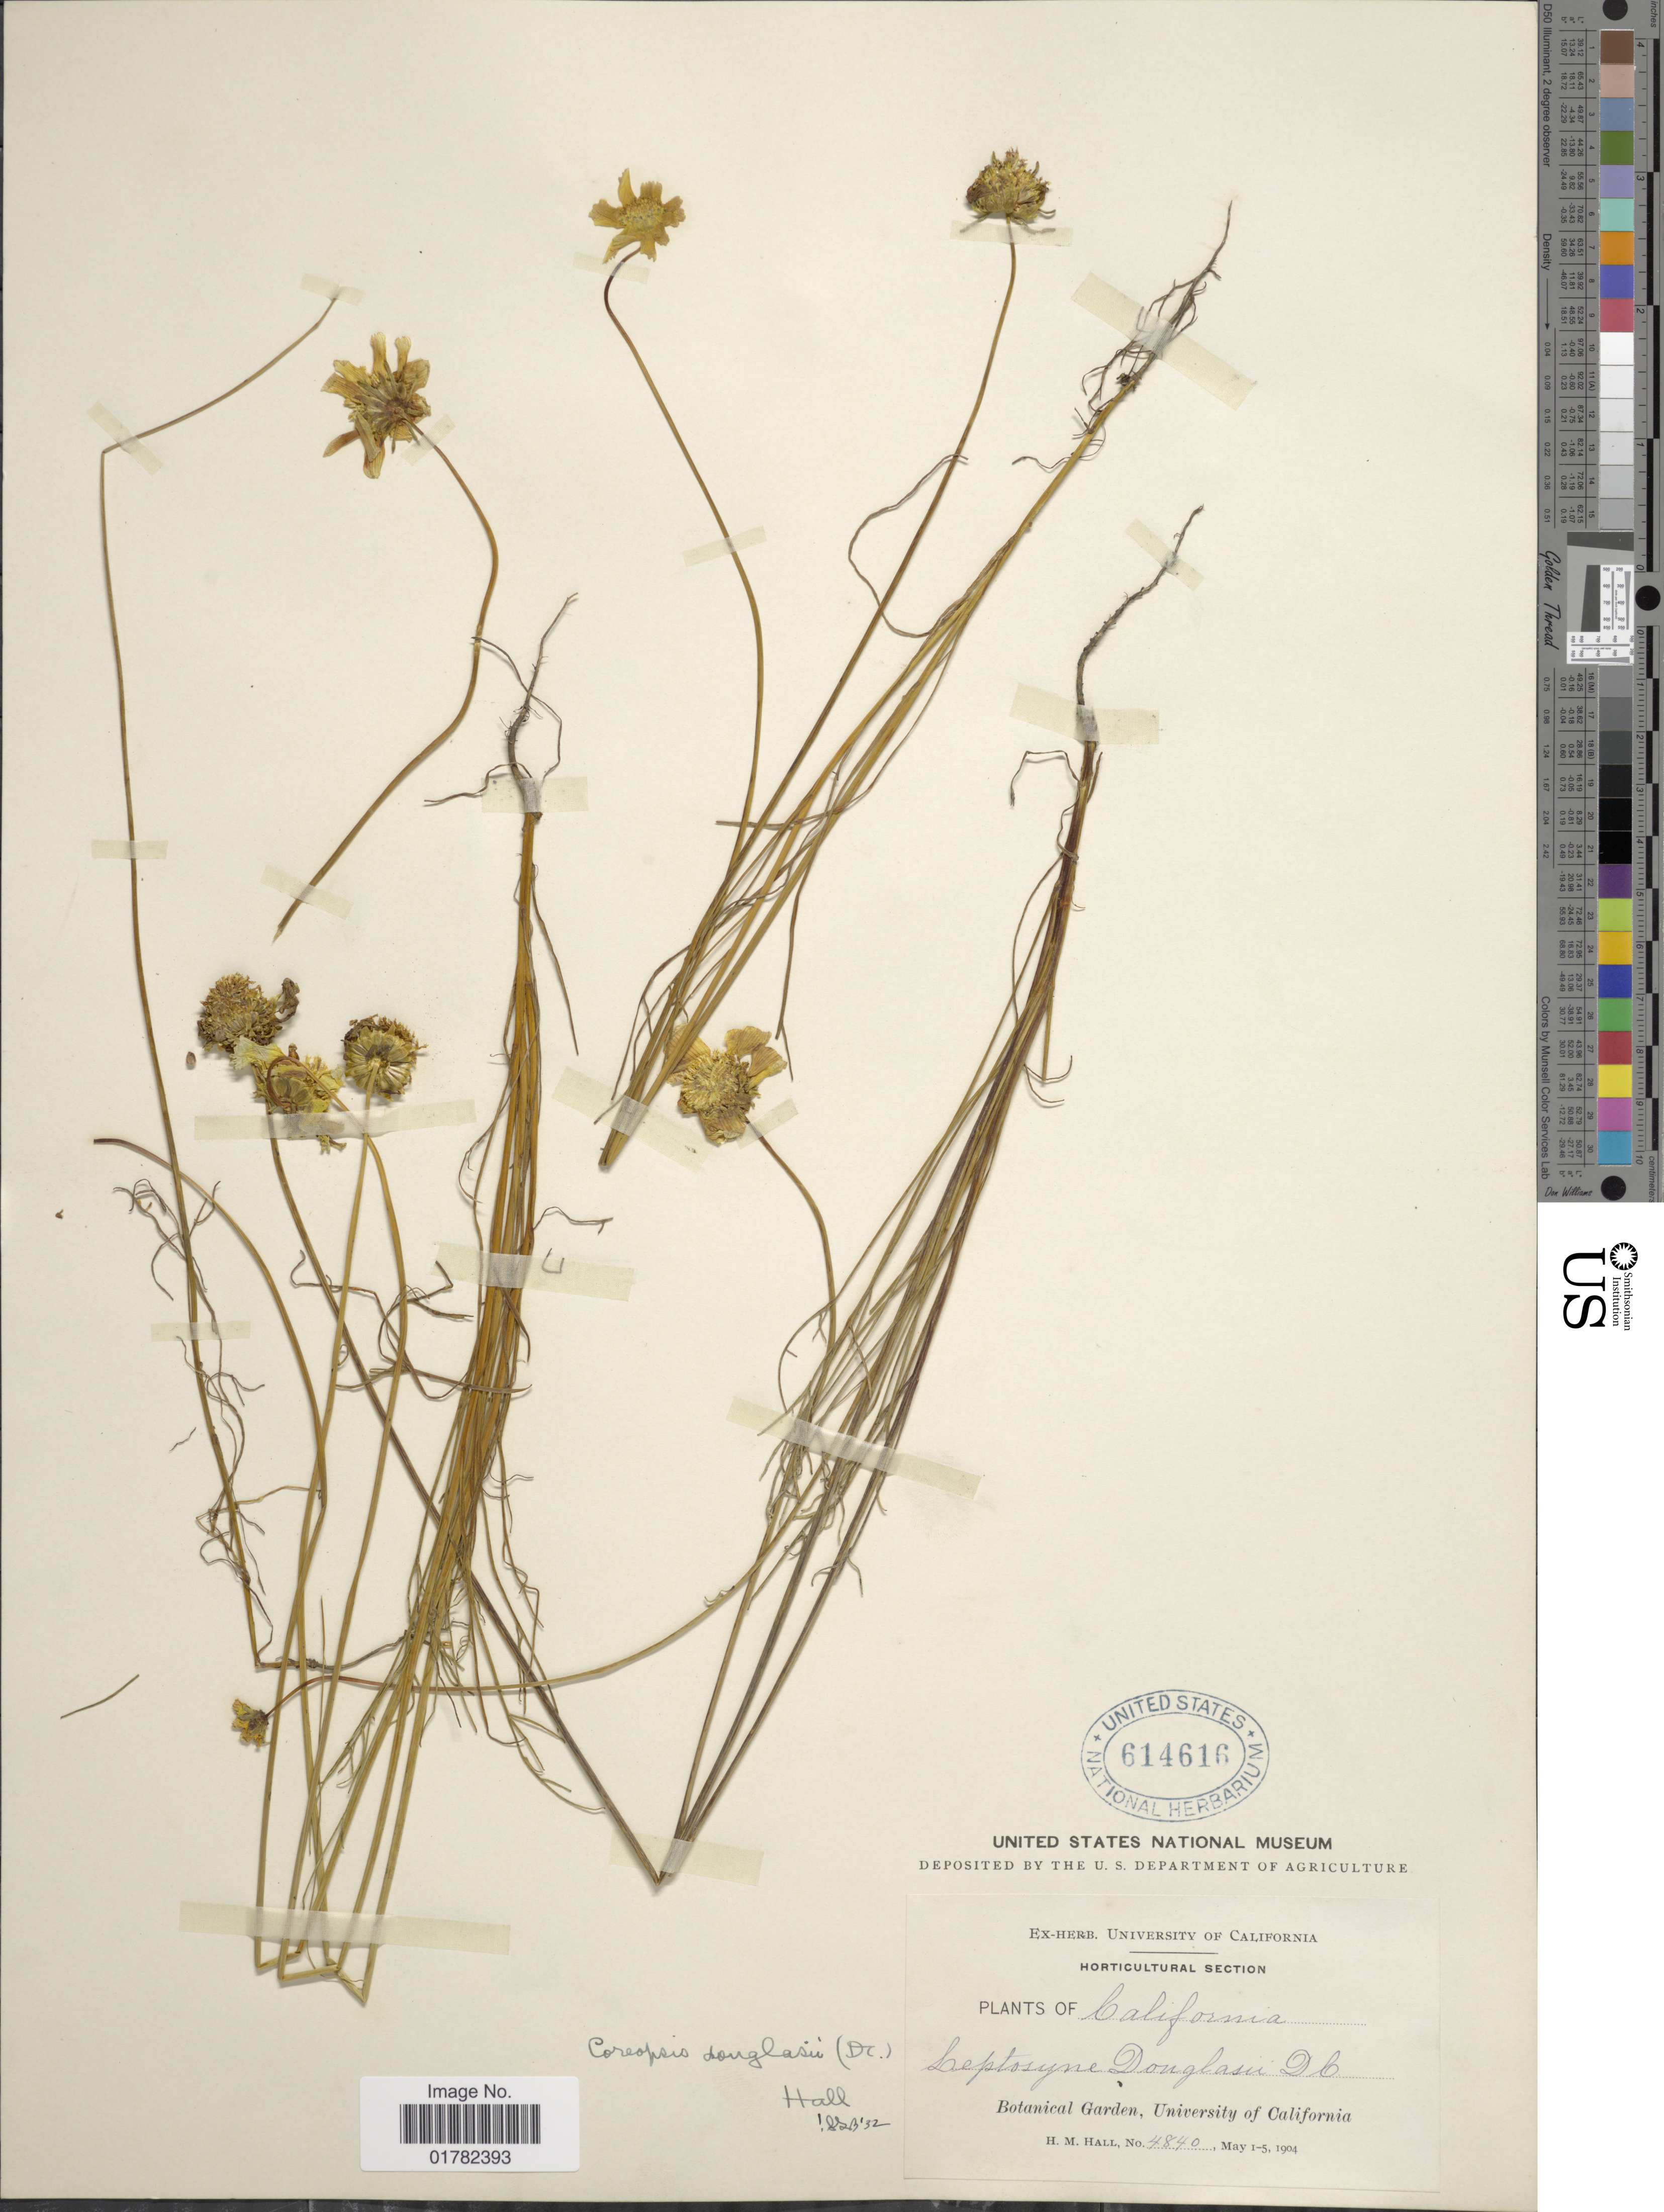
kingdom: Plantae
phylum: Tracheophyta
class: Magnoliopsida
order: Asterales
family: Asteraceae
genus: Coreopsis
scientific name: Coreopsis douglasii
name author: (DC.) H.M. Hall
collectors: H. M. Hall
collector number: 4840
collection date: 1904-05-01/1904-05-05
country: United States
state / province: California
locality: Botanical garden, University of California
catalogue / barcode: US 614616